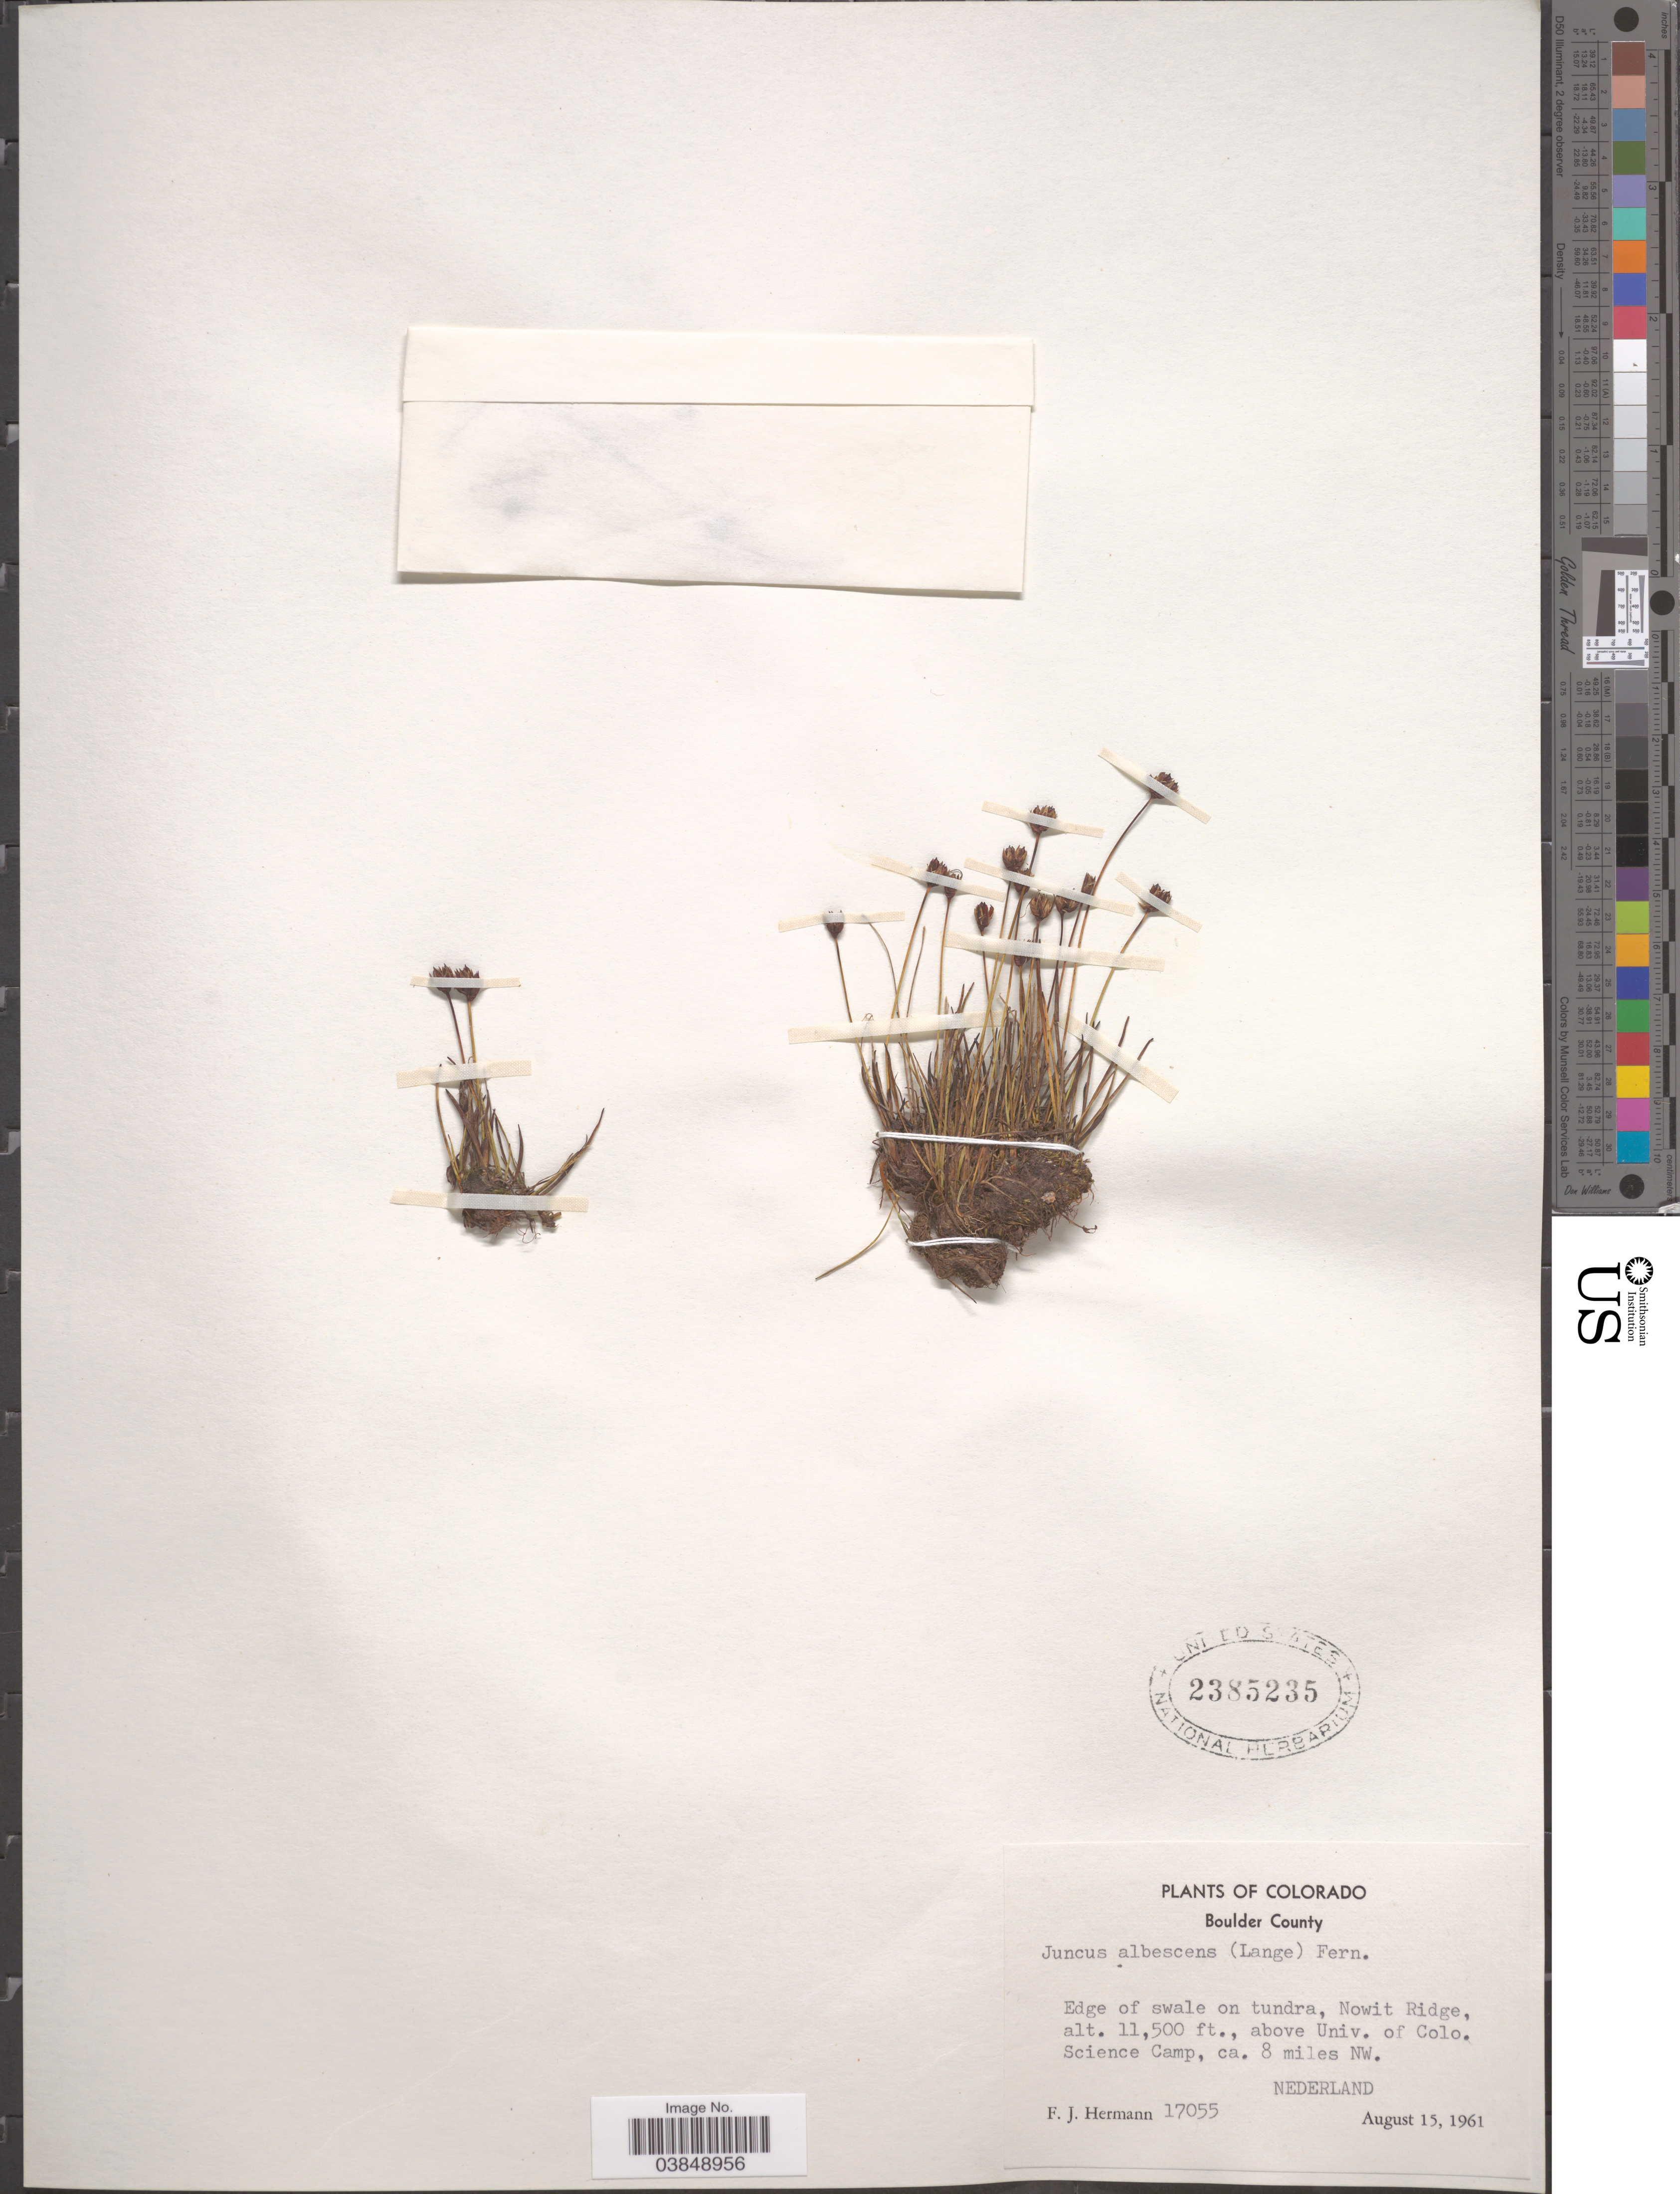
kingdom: Plantae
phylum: Tracheophyta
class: Liliopsida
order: Poales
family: Juncaceae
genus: Juncus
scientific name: Juncus albescens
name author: Fernald & Lange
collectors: F. J. Hermann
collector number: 17055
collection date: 1961-08-15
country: United States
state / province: Colorado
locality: Boulder County. Nowit Ridge, above Univ. of Color. Science Camp, ca. 8 miles NW. Nederland.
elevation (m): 3505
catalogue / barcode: US 2385235